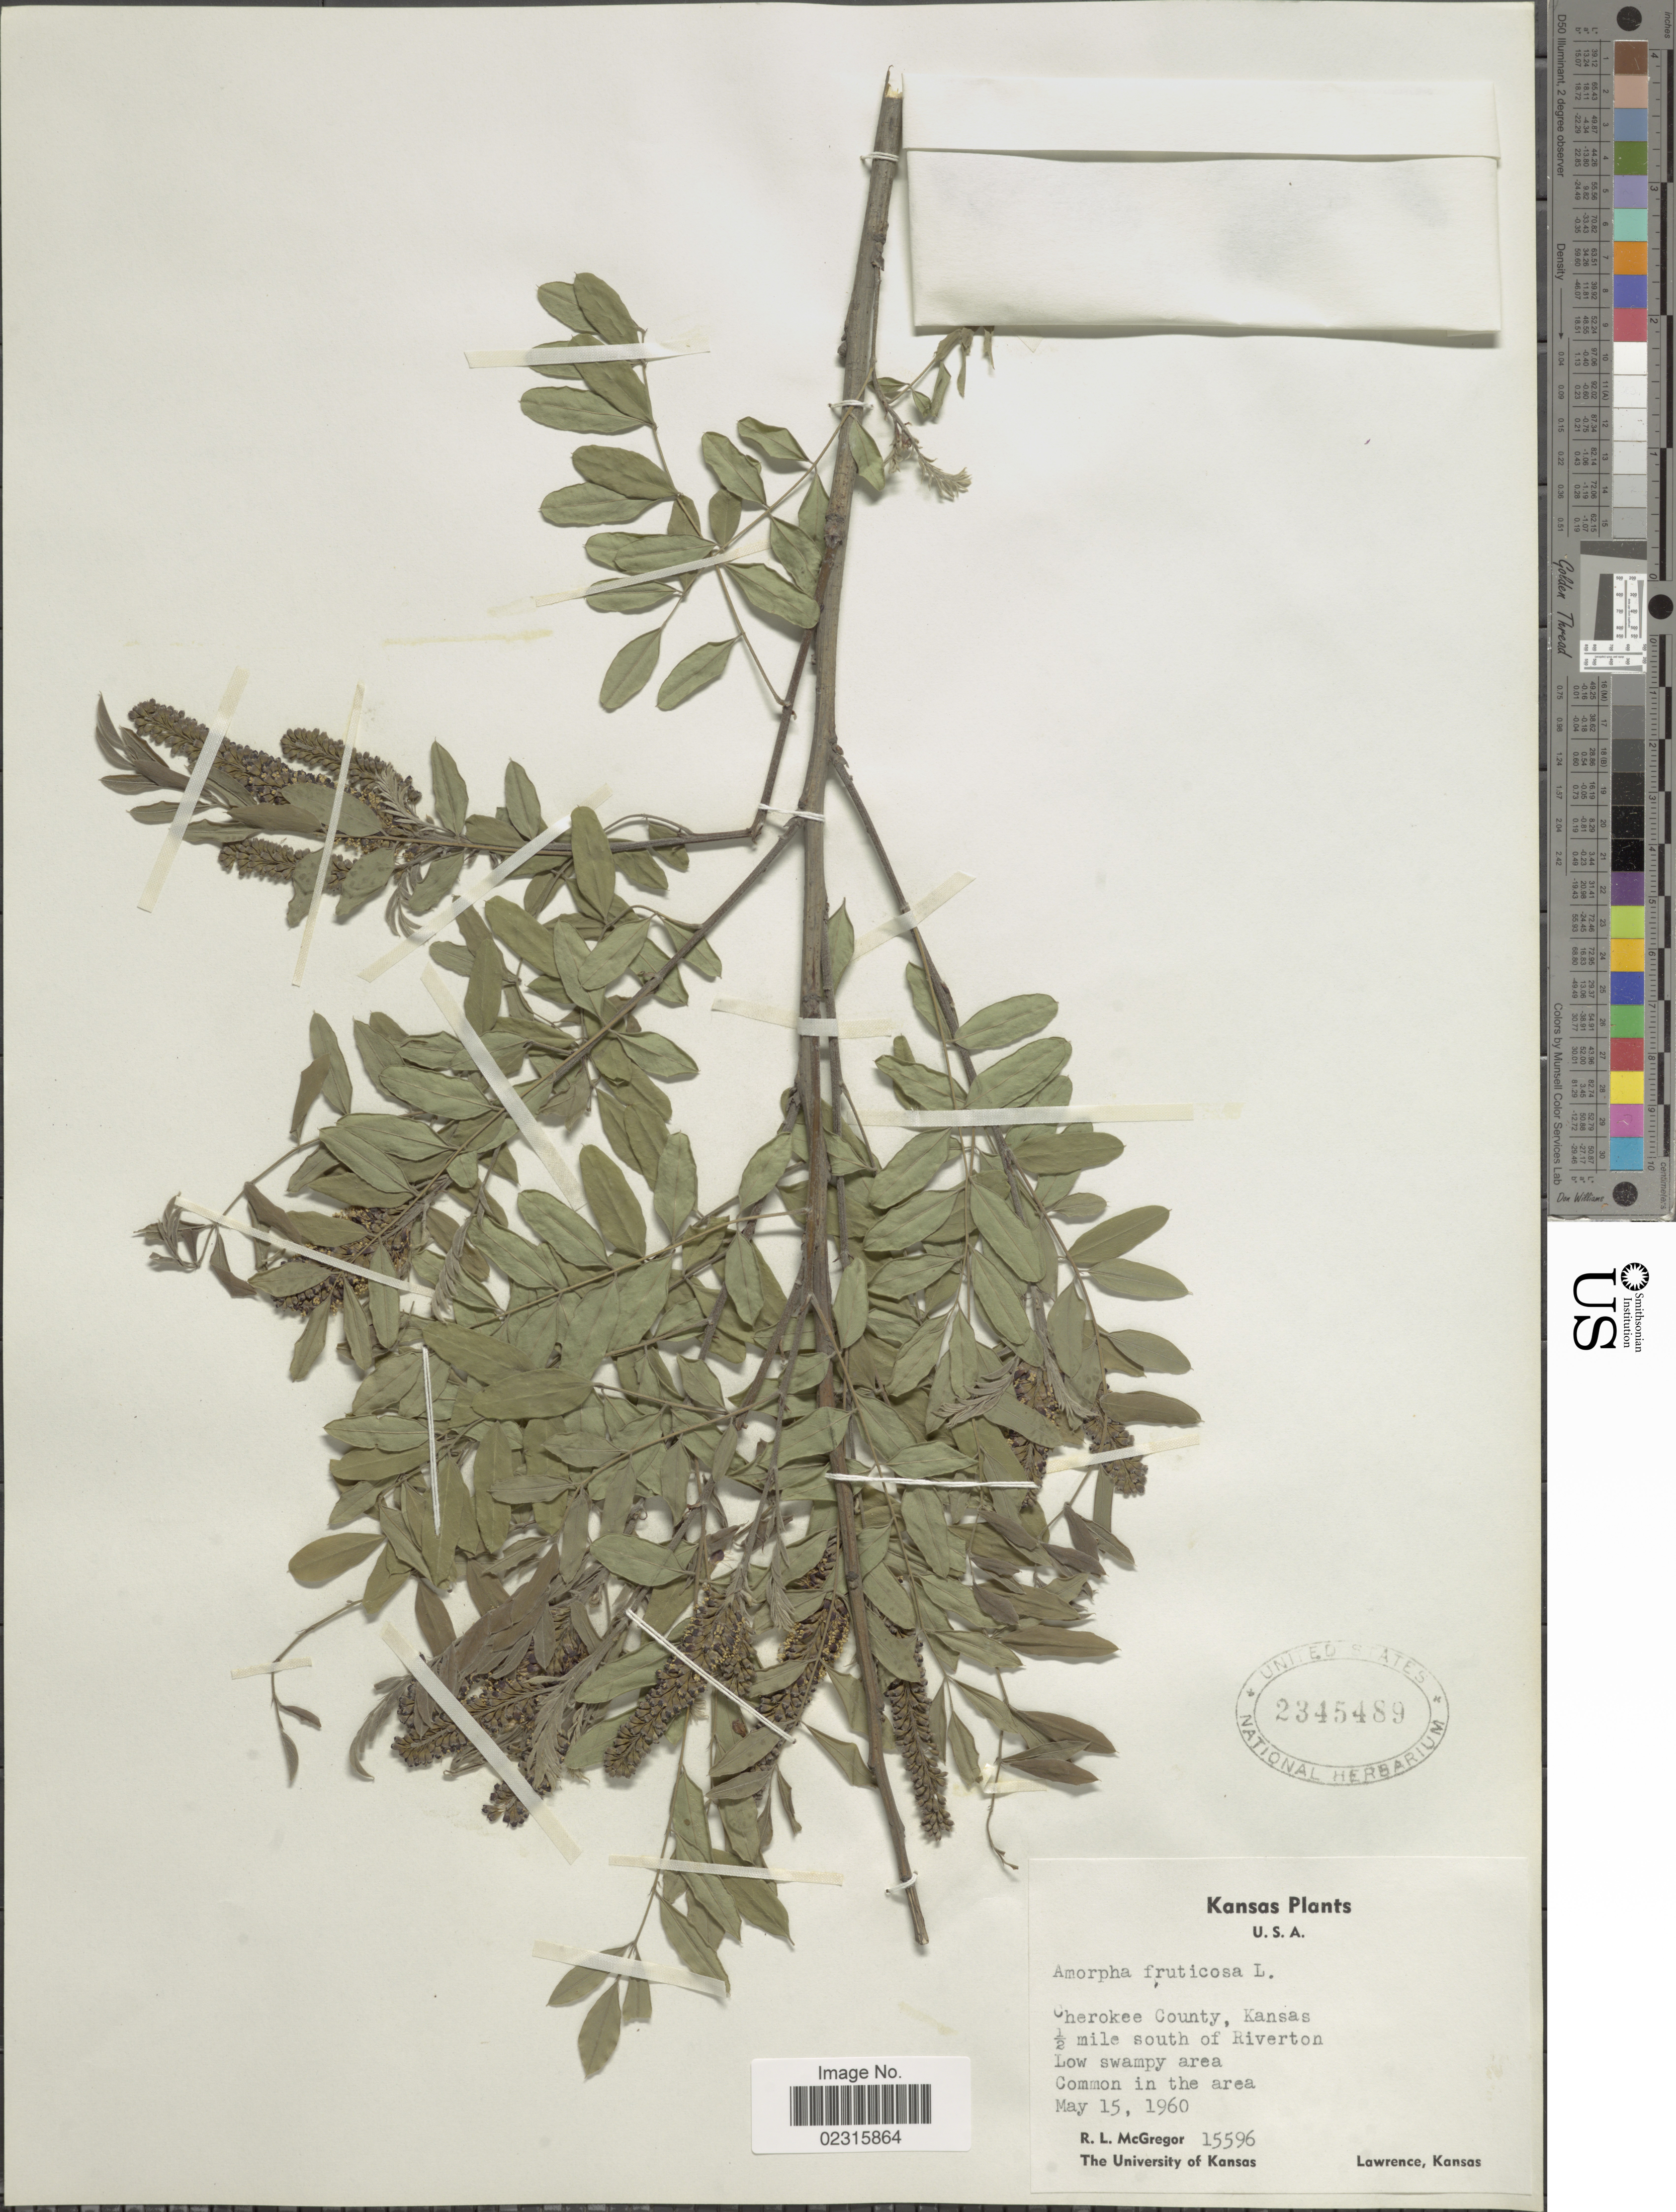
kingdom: Plantae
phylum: Tracheophyta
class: Magnoliopsida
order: Fabales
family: Fabaceae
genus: Amorpha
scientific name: Amorpha fruticosa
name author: L.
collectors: R. McGregor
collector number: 15596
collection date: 1960-05-15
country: United States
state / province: Kansas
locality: Cherokee County, ½ mile south of Riverton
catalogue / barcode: US 2345489